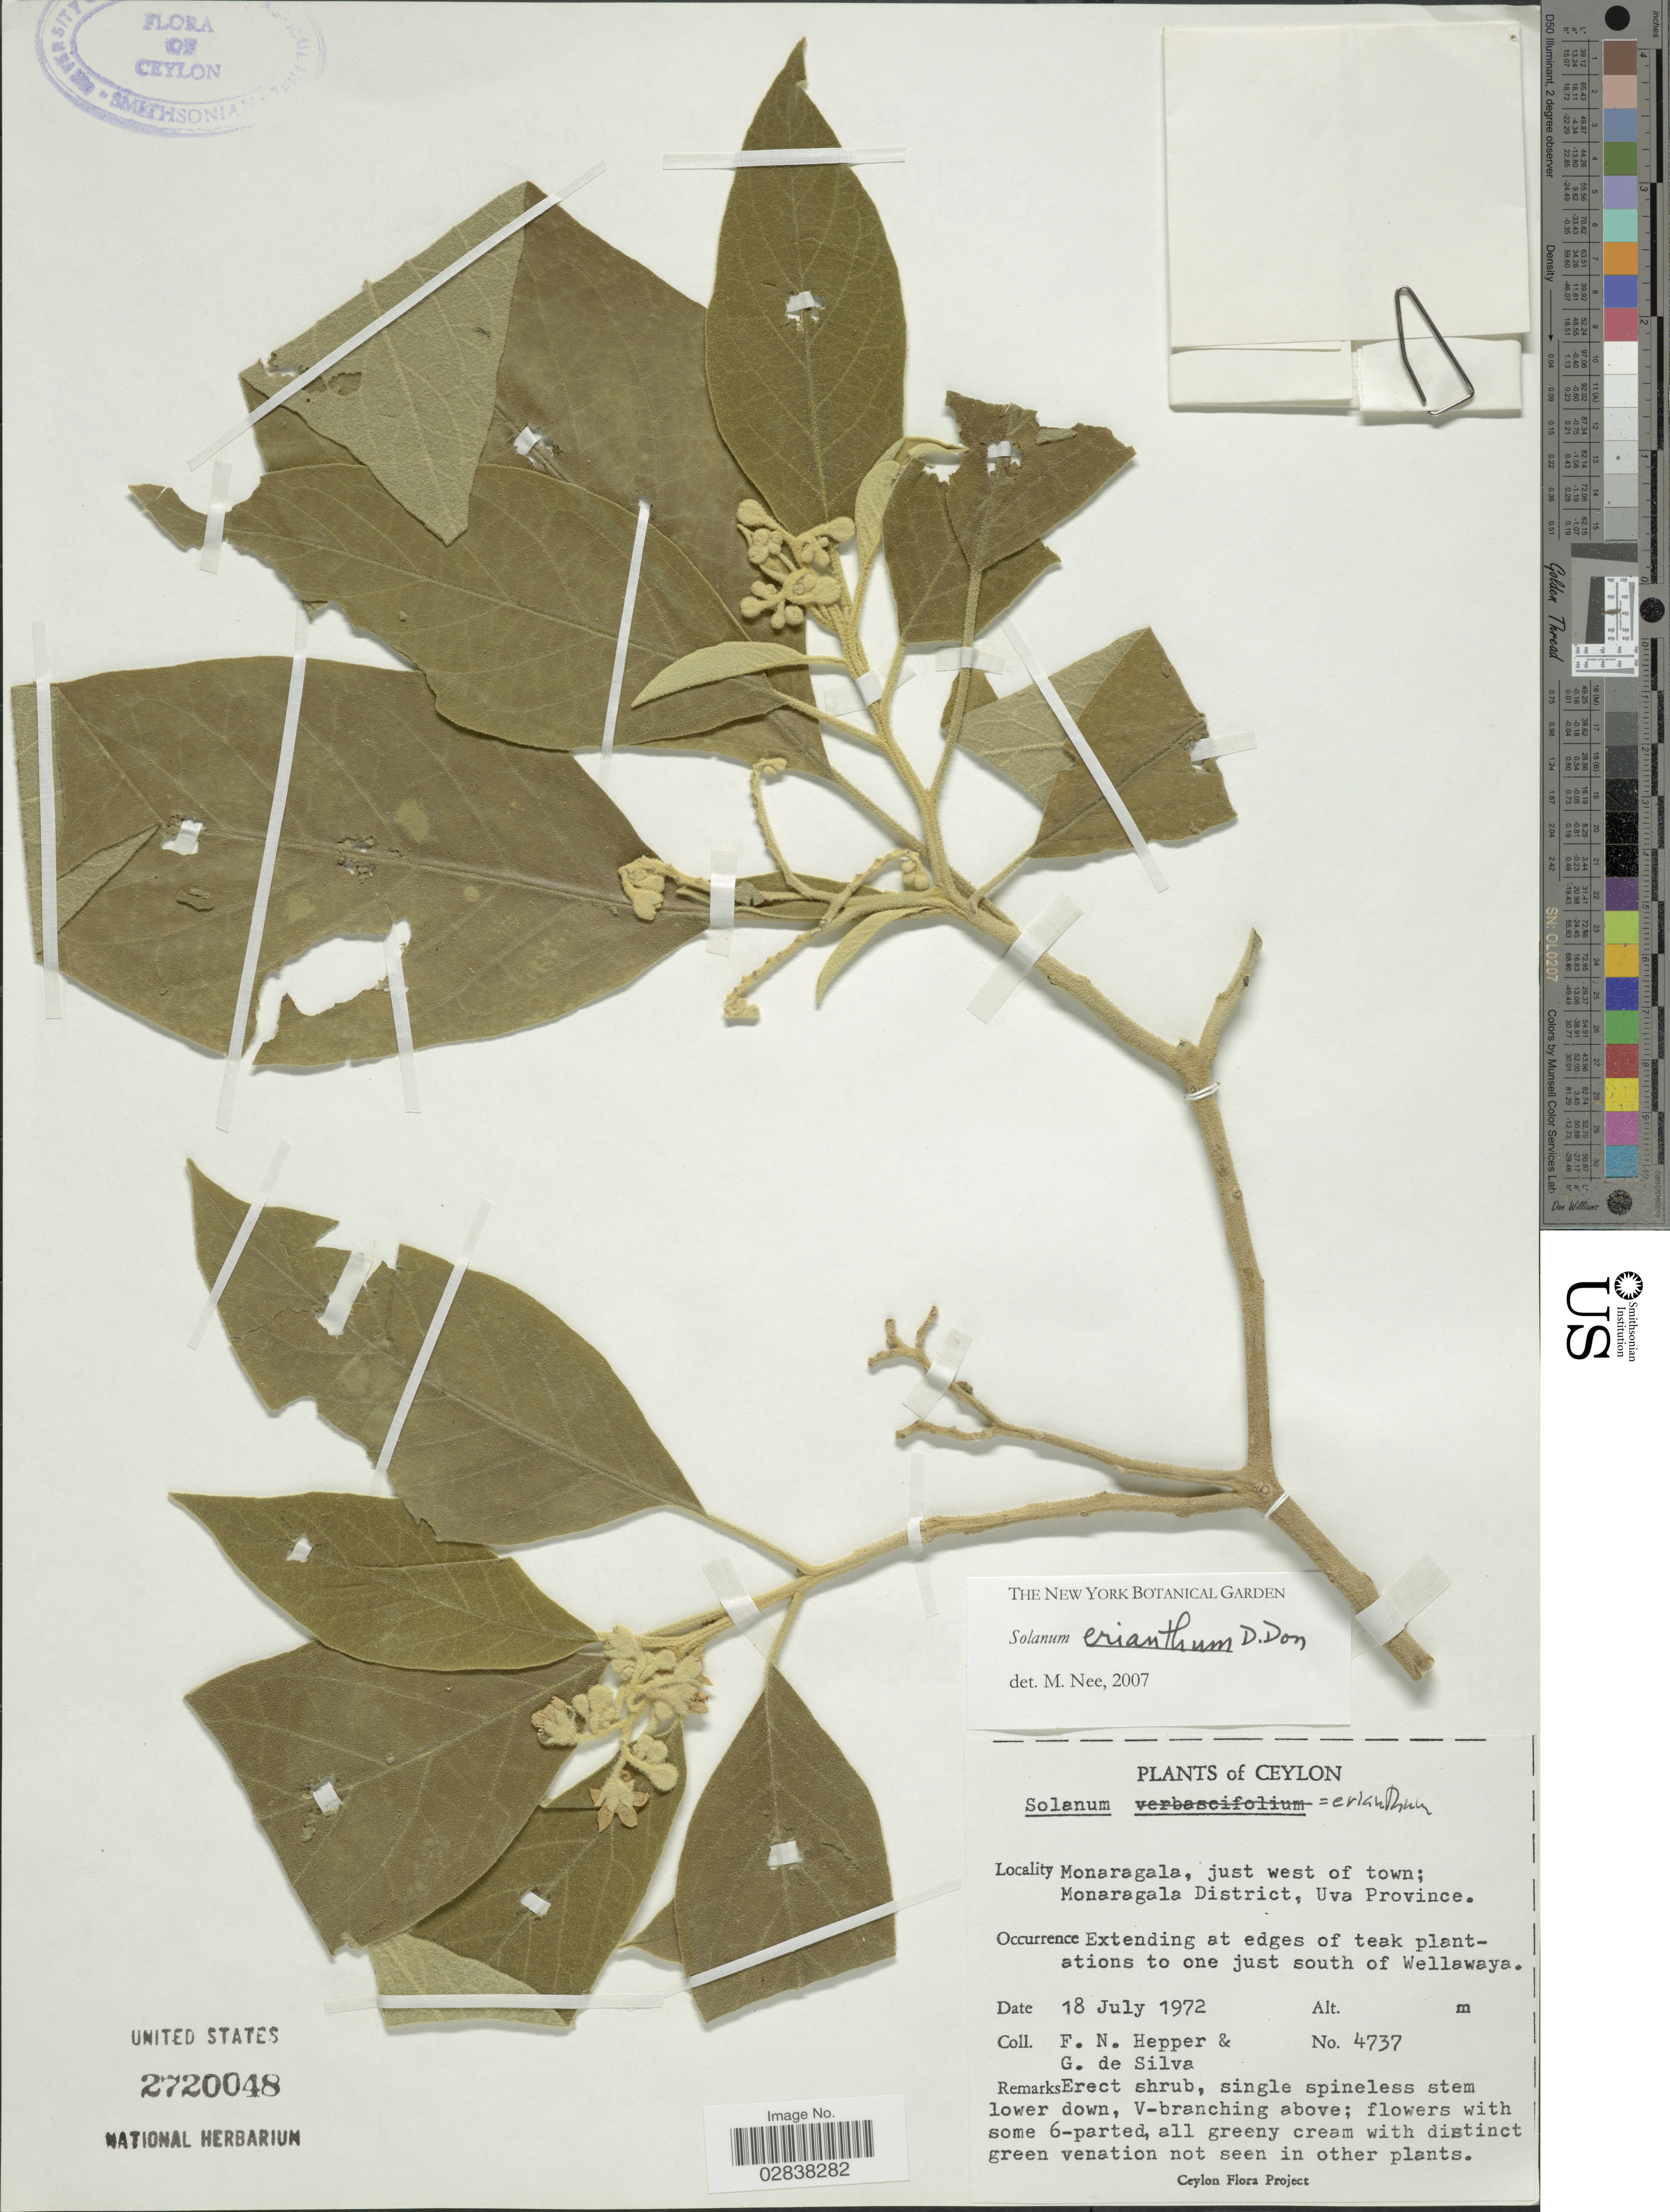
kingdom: Plantae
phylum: Tracheophyta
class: Magnoliopsida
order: Solanales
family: Solanaceae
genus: Solanum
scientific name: Solanum erianthum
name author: D. Don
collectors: F. Hepper & G. De Silva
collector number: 4737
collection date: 1972-07-18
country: Sri Lanka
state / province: Uva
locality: Ceylon, Monaragala, just west of town, Monaragala District, Extending at edges of teak plantations to one just south of Wellawaya.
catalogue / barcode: US 2720048